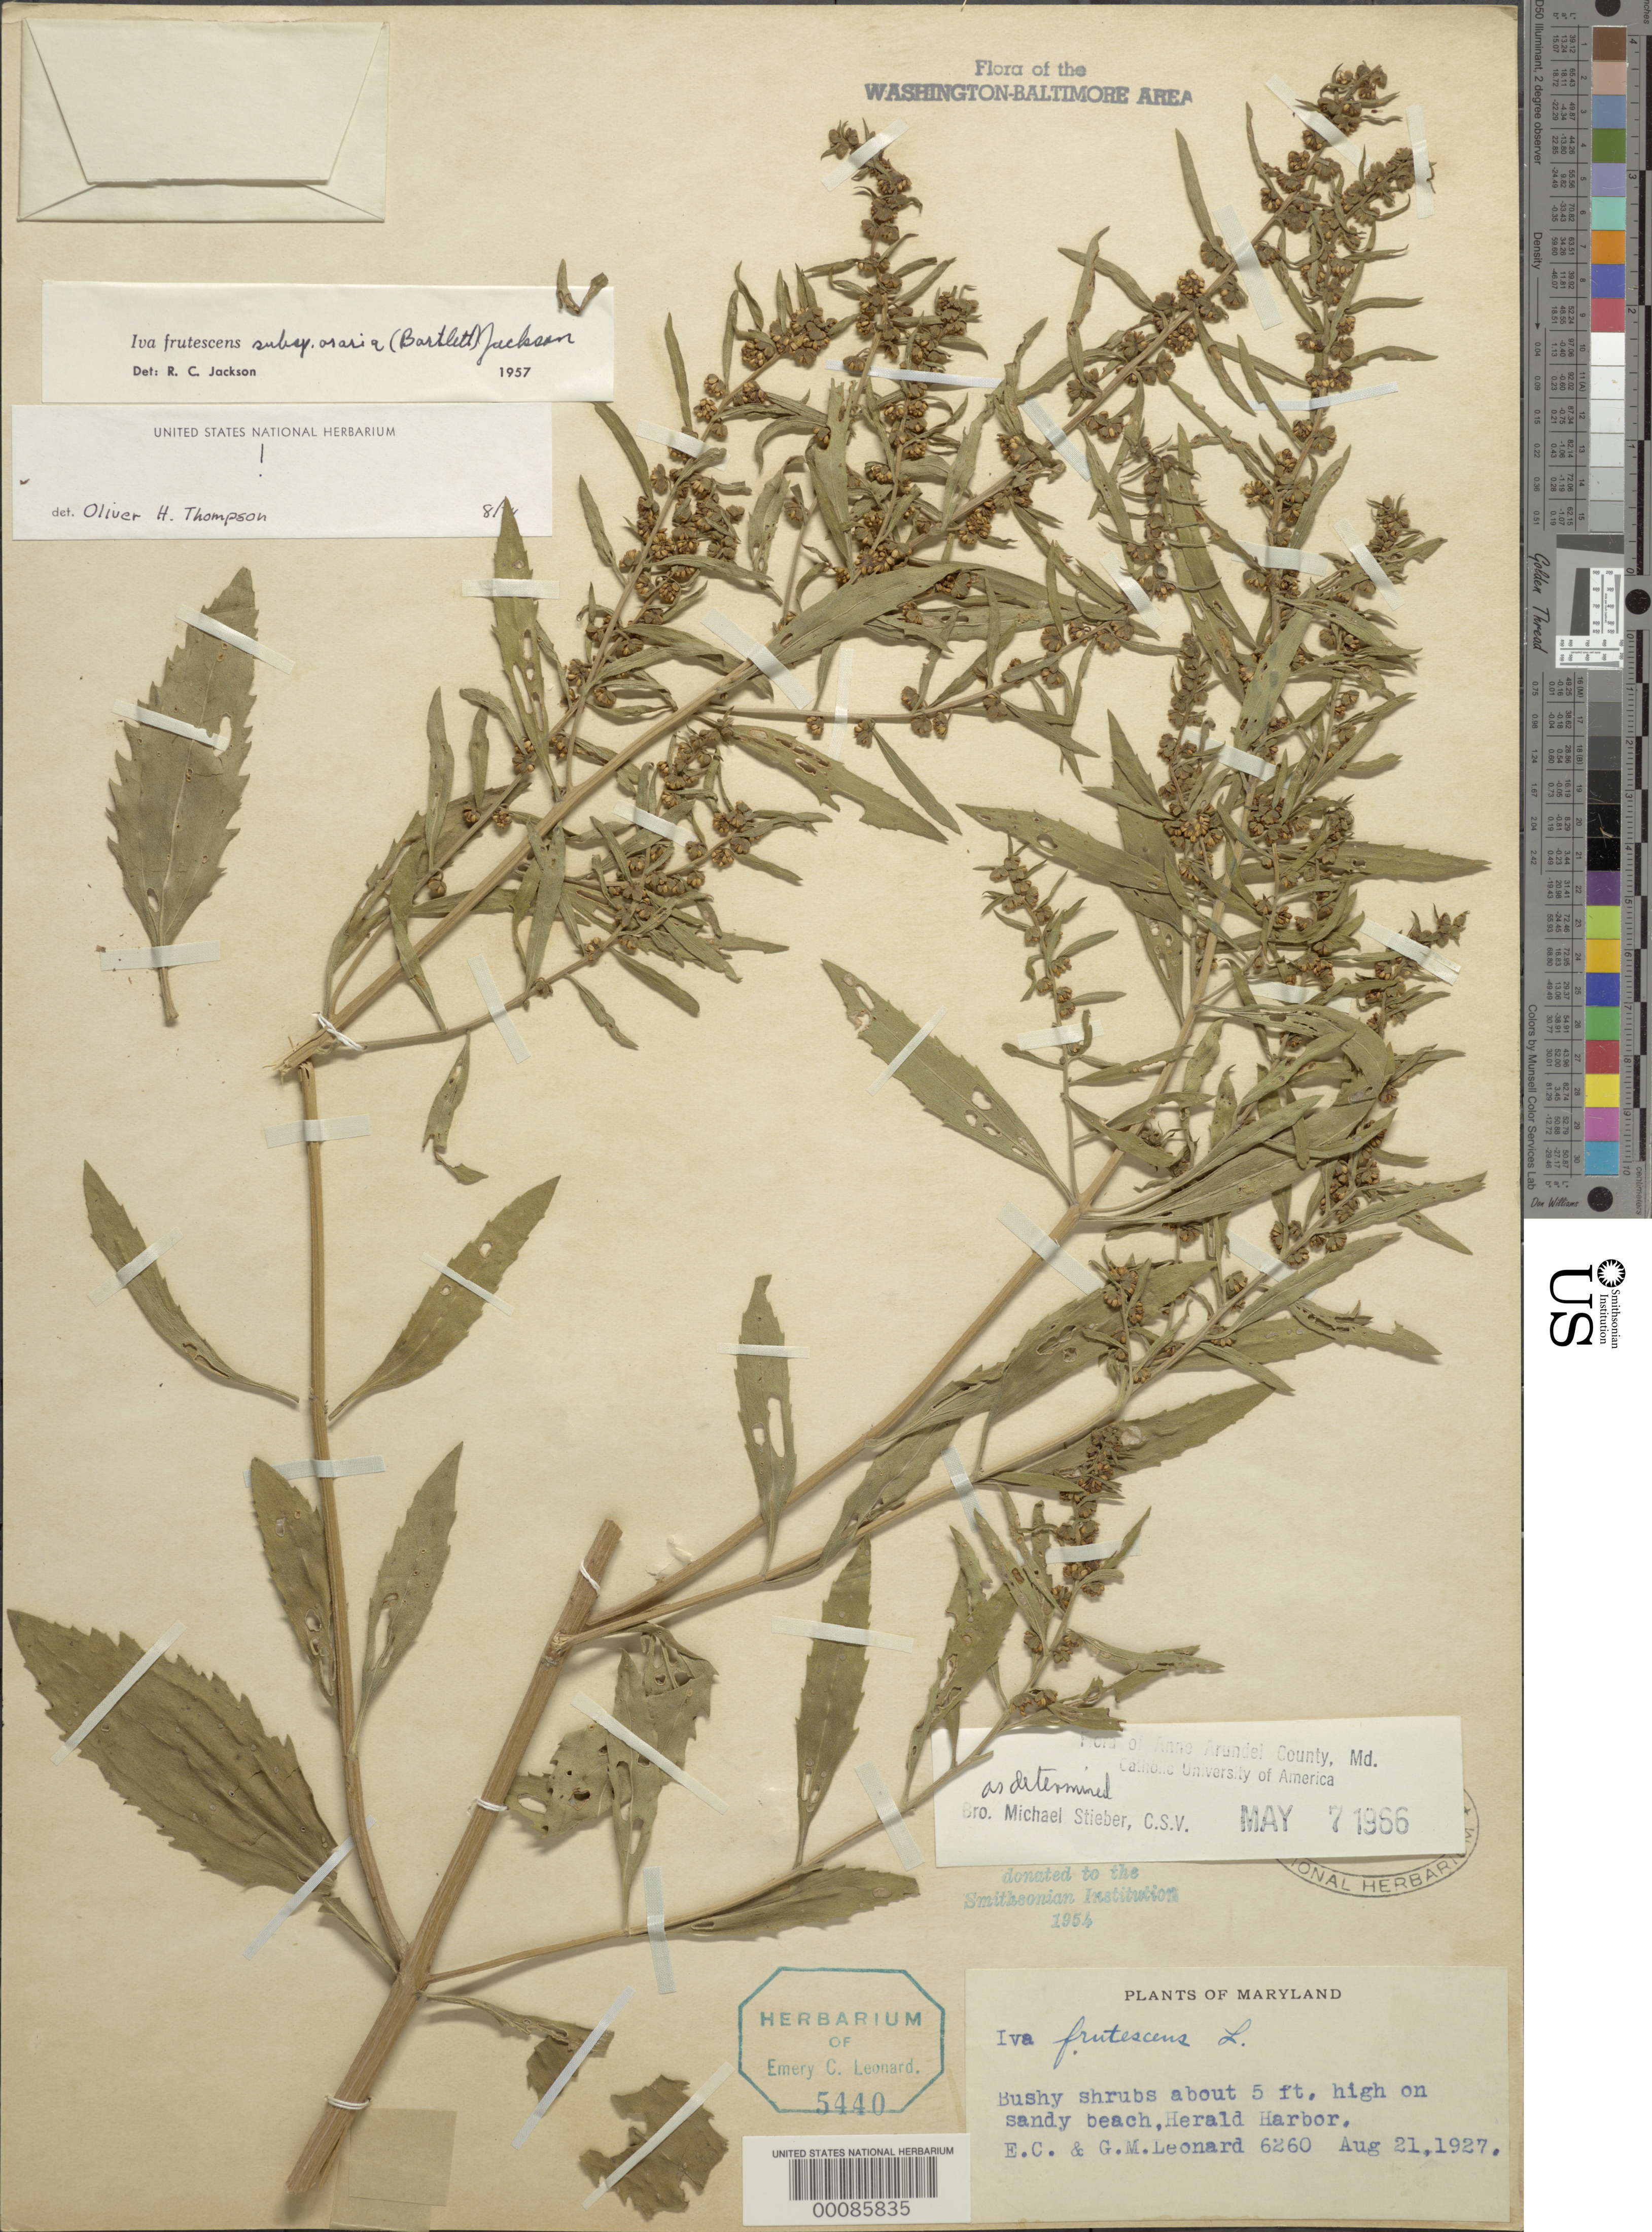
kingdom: Plantae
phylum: Tracheophyta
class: Magnoliopsida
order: Asterales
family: Asteraceae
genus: Iva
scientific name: Iva frutescens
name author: L.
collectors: E. C. Leonard & G. M. Leonard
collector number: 6260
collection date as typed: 21 Aug 1927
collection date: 1927-08-21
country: United States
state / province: Maryland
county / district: Anne Arundel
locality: Herald Harbor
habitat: Sandy beach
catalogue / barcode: US 2164448